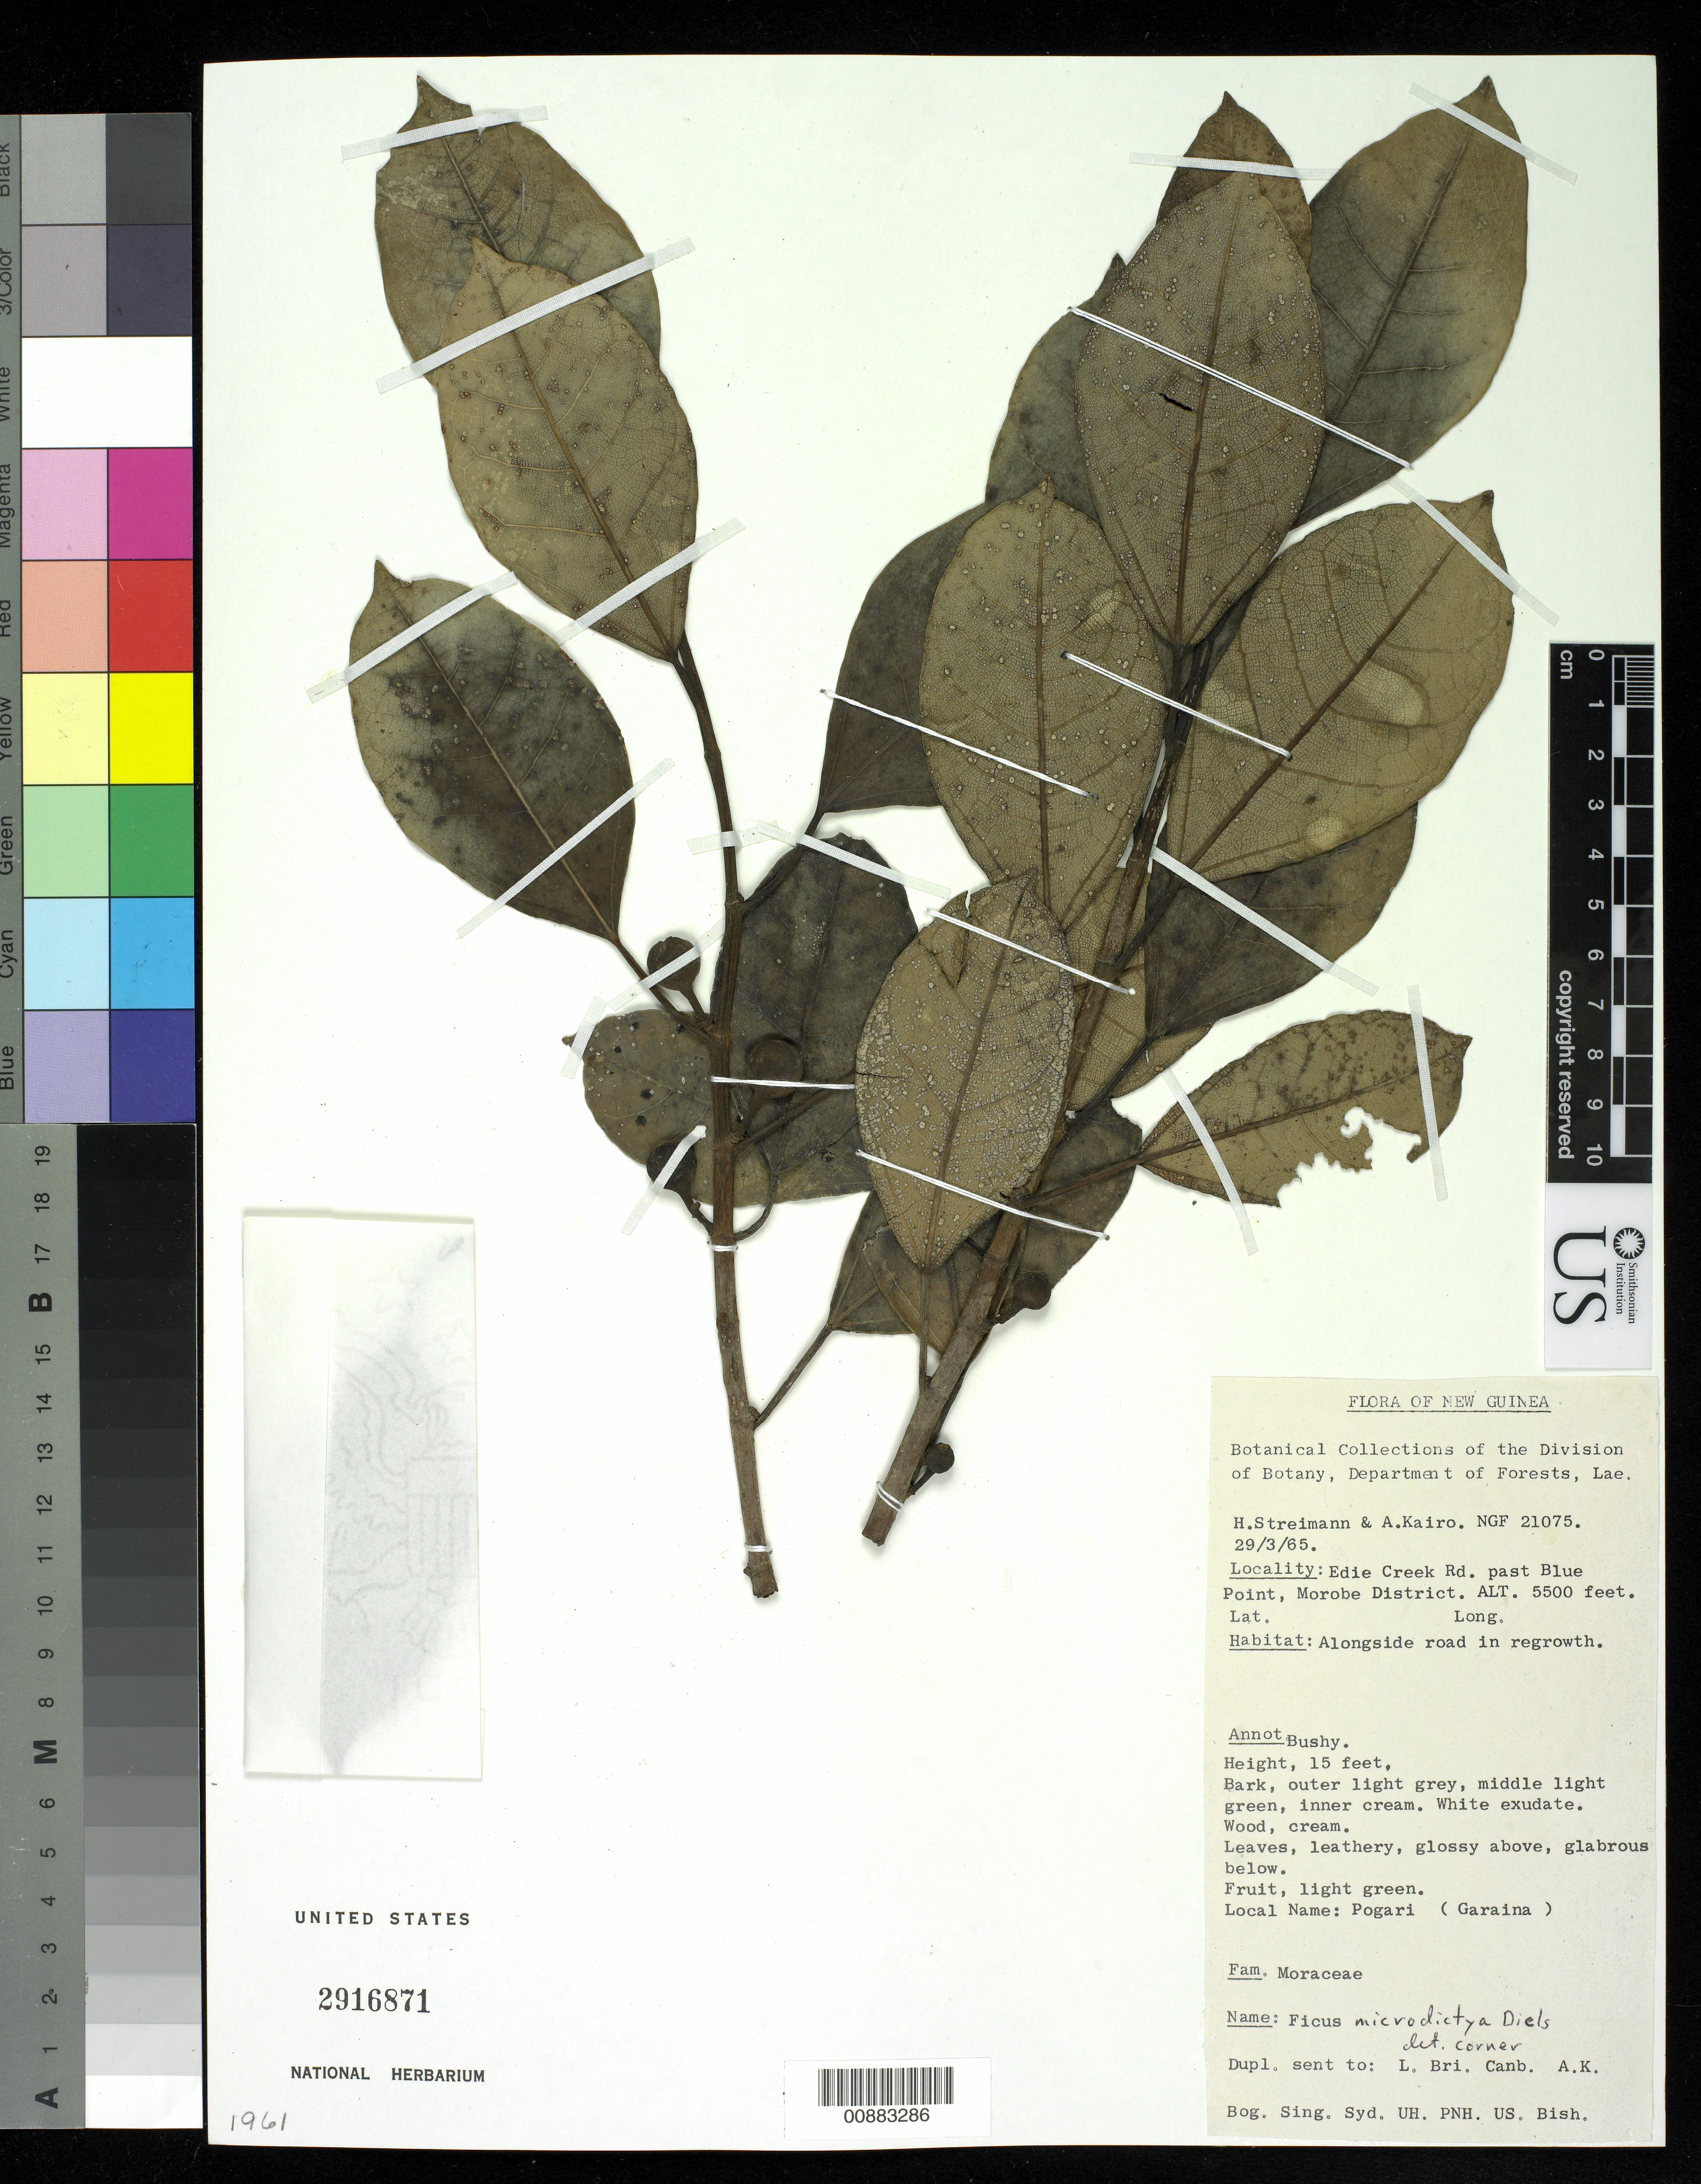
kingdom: Plantae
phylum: Tracheophyta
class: Magnoliopsida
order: Rosales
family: Moraceae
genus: Ficus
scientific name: Ficus microdictya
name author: Diels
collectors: H. Streimann & A. Kairo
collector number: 21075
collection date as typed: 23 Mar 1965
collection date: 1965-03-23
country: Papua New Guinea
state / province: Morobe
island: New Guinea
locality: Edia Creek Rd. past Blue Point, Morobe District.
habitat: Alongside road in regrowth.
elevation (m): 1676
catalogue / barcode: US 2916871